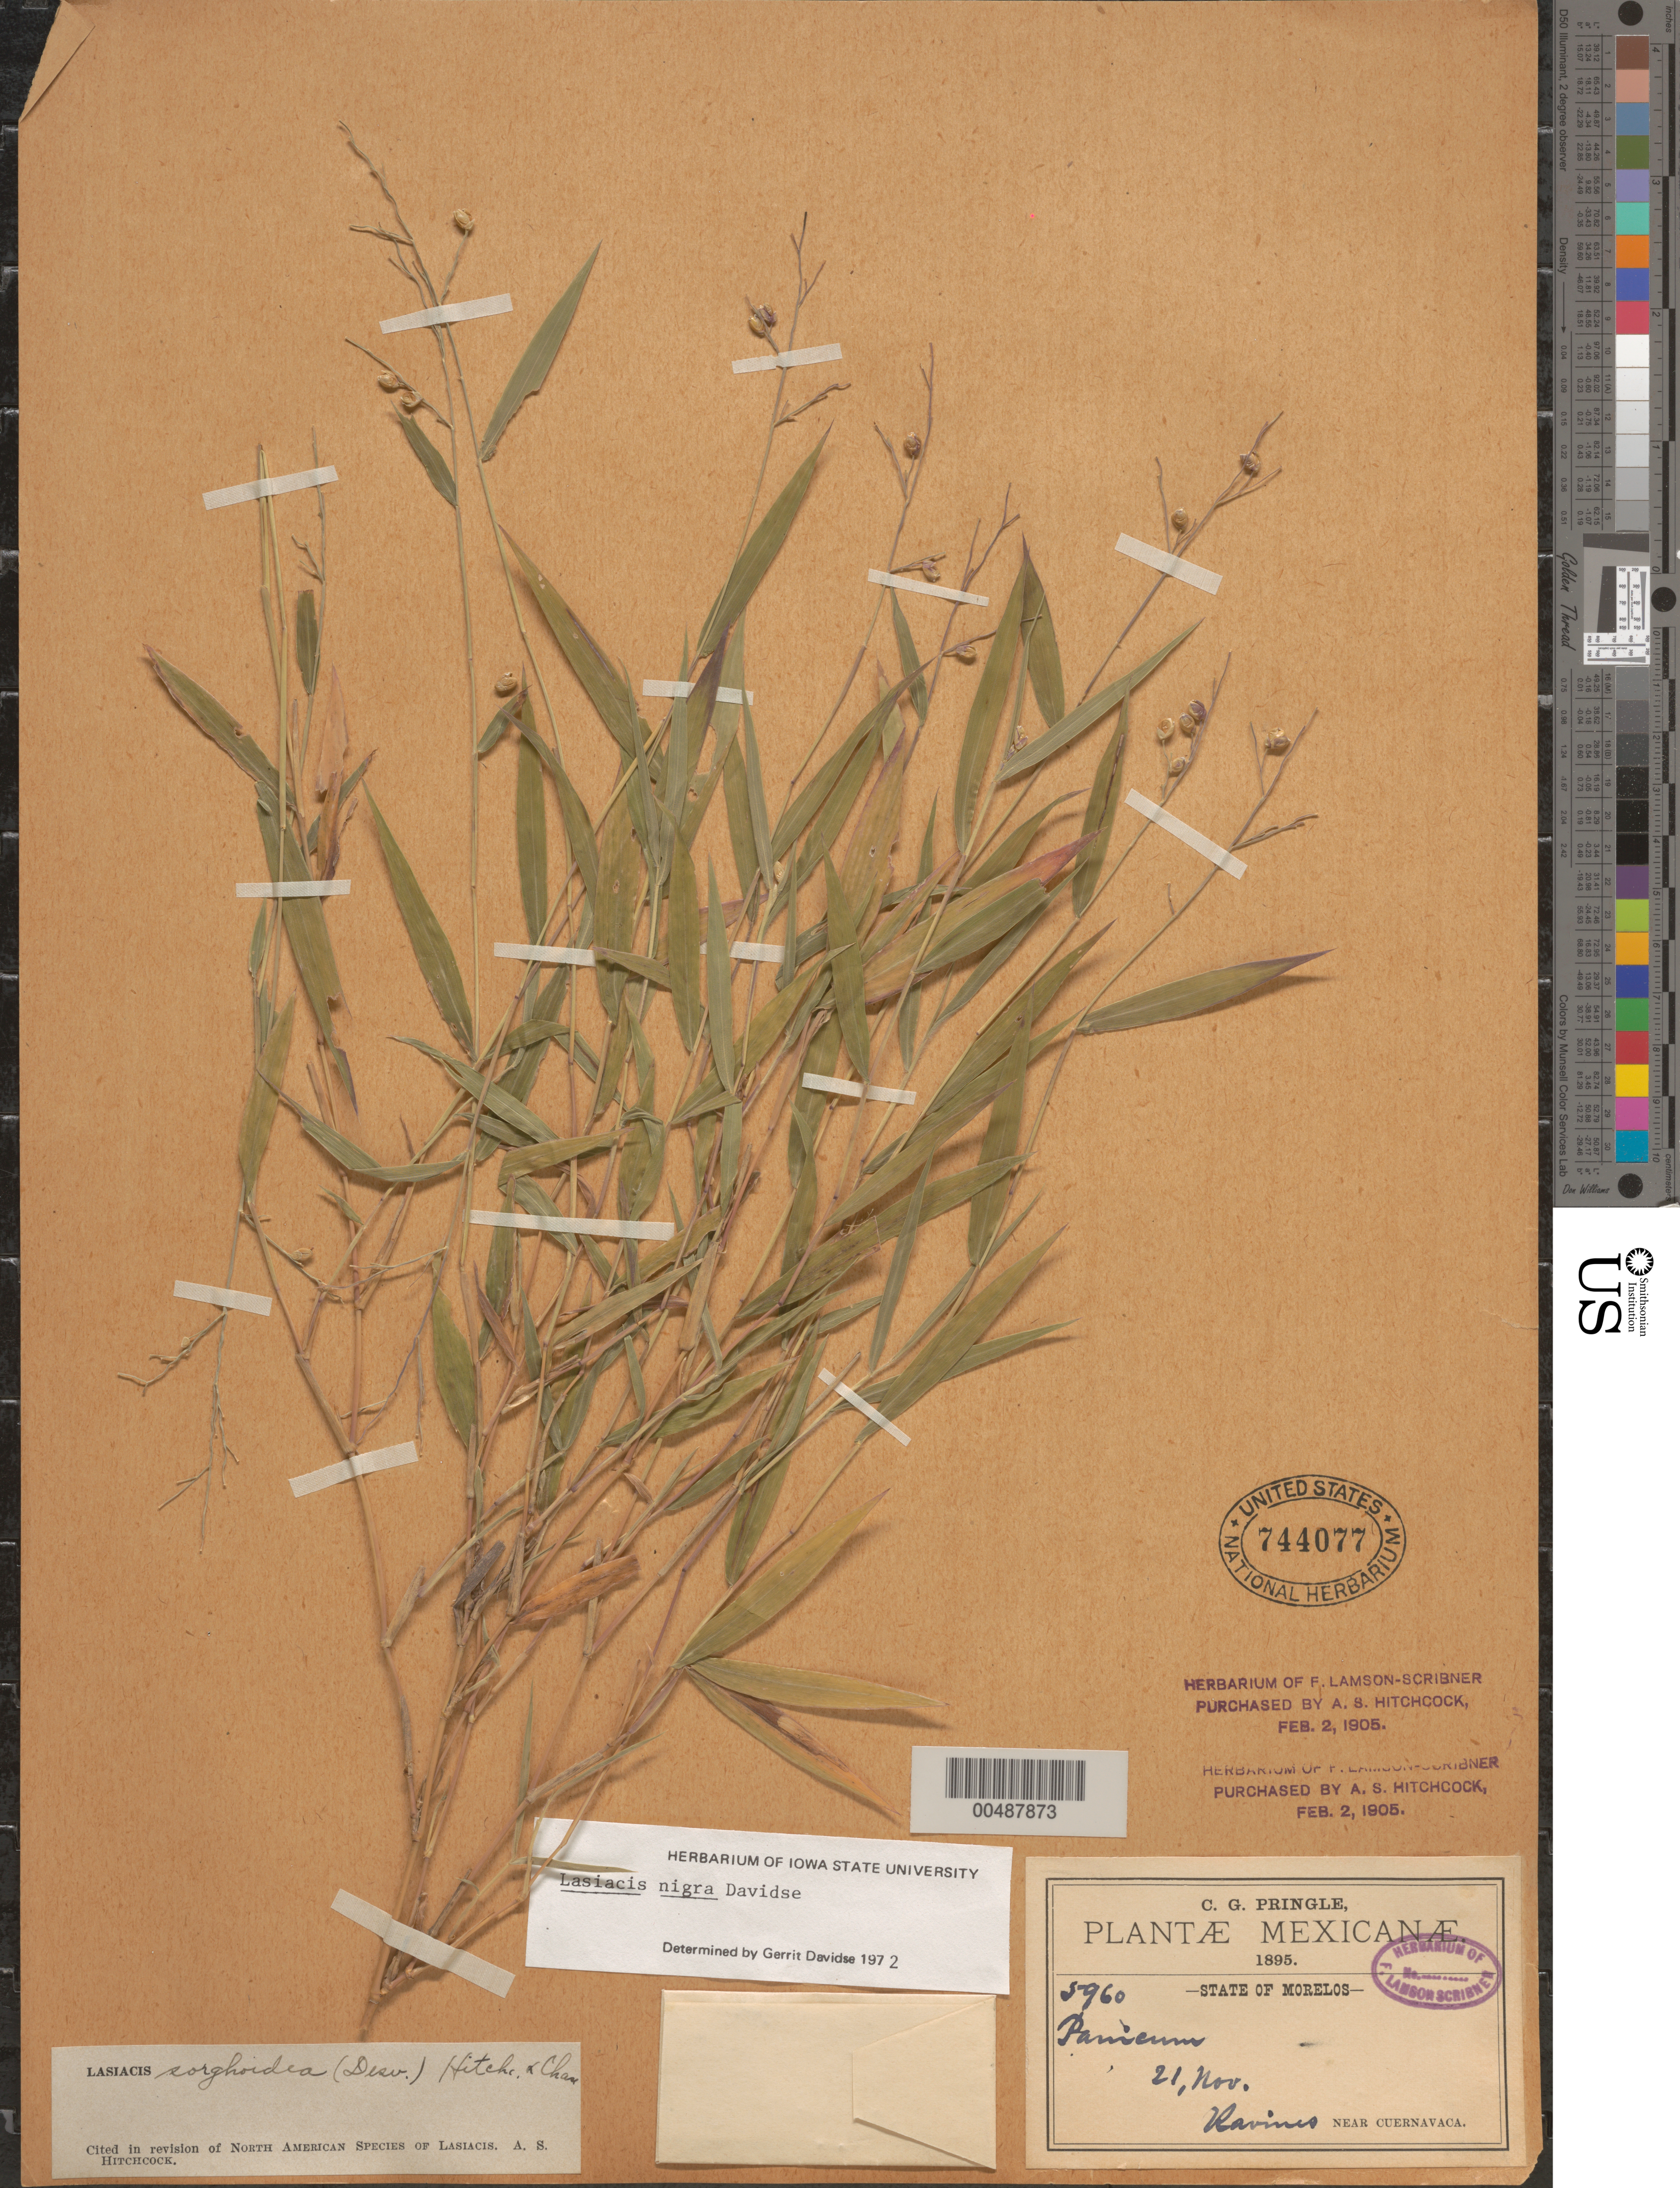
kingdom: Plantae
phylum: Tracheophyta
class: Liliopsida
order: Poales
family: Poaceae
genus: Lasiacis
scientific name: Lasiacis maxonii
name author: Swallen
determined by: Davidse, Gerrit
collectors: C. G. Pringle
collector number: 5960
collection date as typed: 21 Nov 1895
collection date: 1895-11-21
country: Mexico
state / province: Morelos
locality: Near Cuernavaca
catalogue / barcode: US 744077